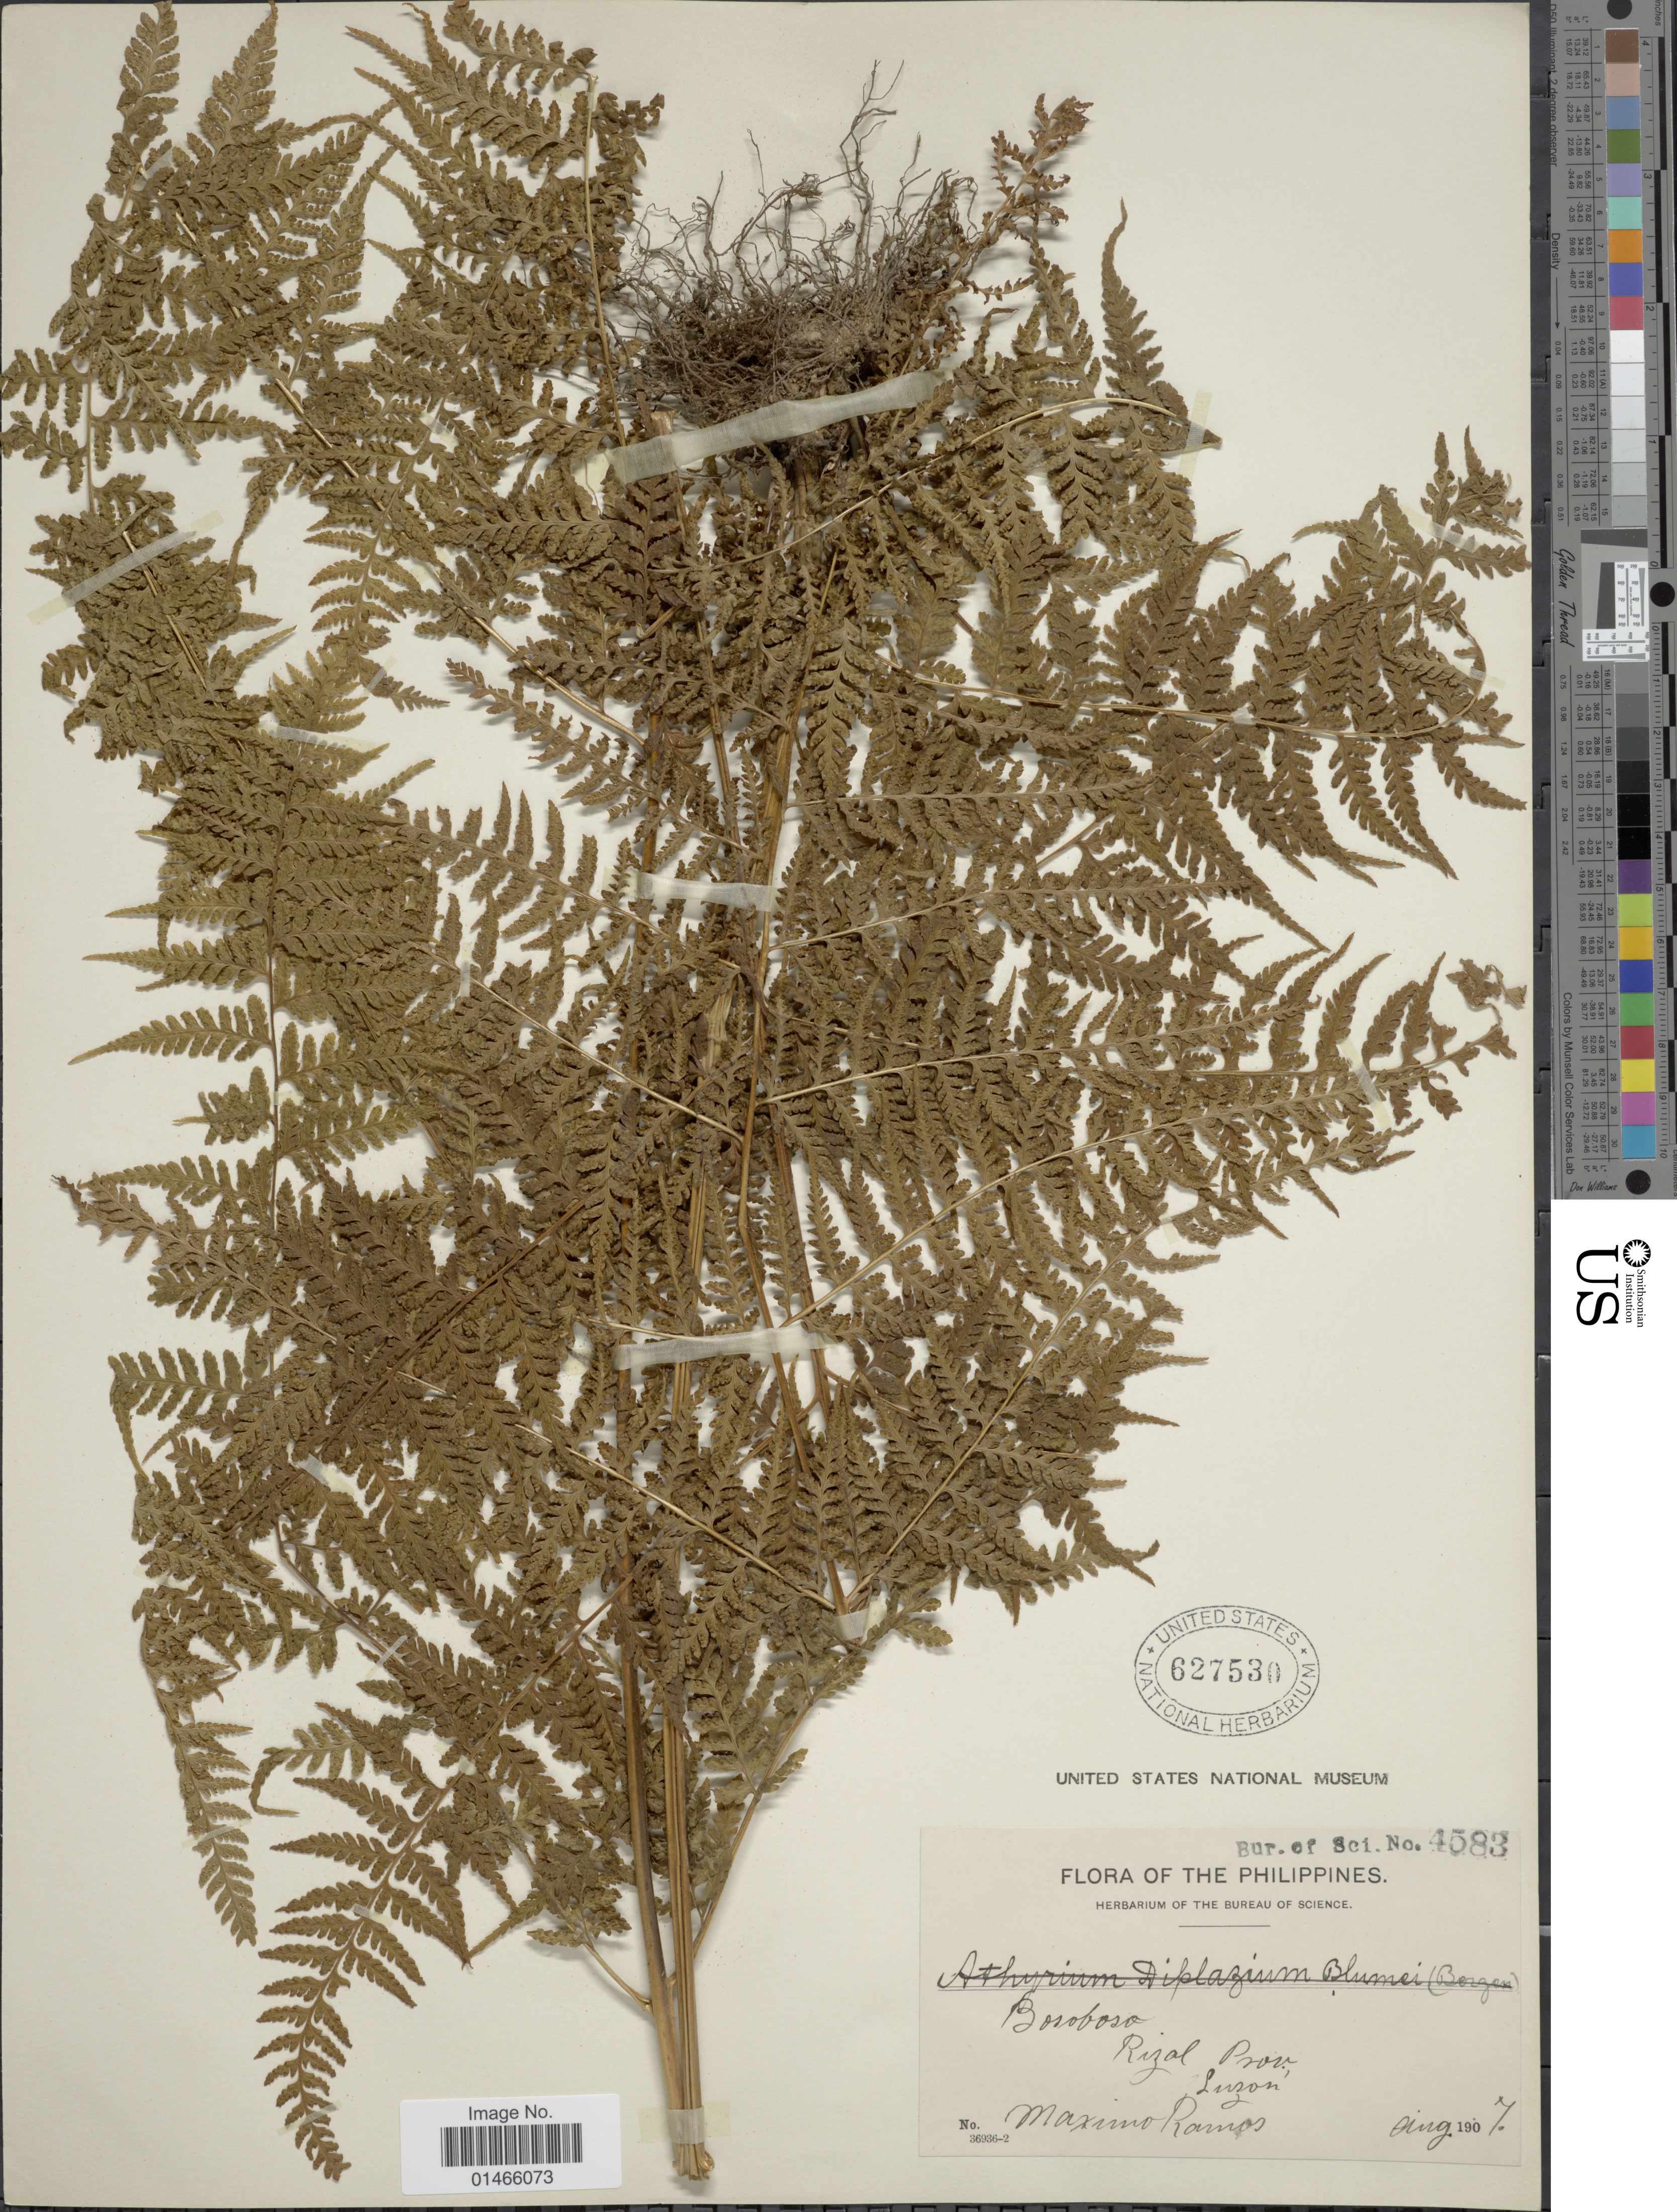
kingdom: Plantae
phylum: Tracheophyta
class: Polypodiopsida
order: Polypodiales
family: Dennstaedtiaceae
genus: Microlepia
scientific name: Microlepia speluncae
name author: (L.) T. Moore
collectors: M. Ramos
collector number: Bur. of Sci. 4583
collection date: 1907-08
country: Philippines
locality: Bosoboso, Rizal Prov. Luzon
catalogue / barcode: US 627530